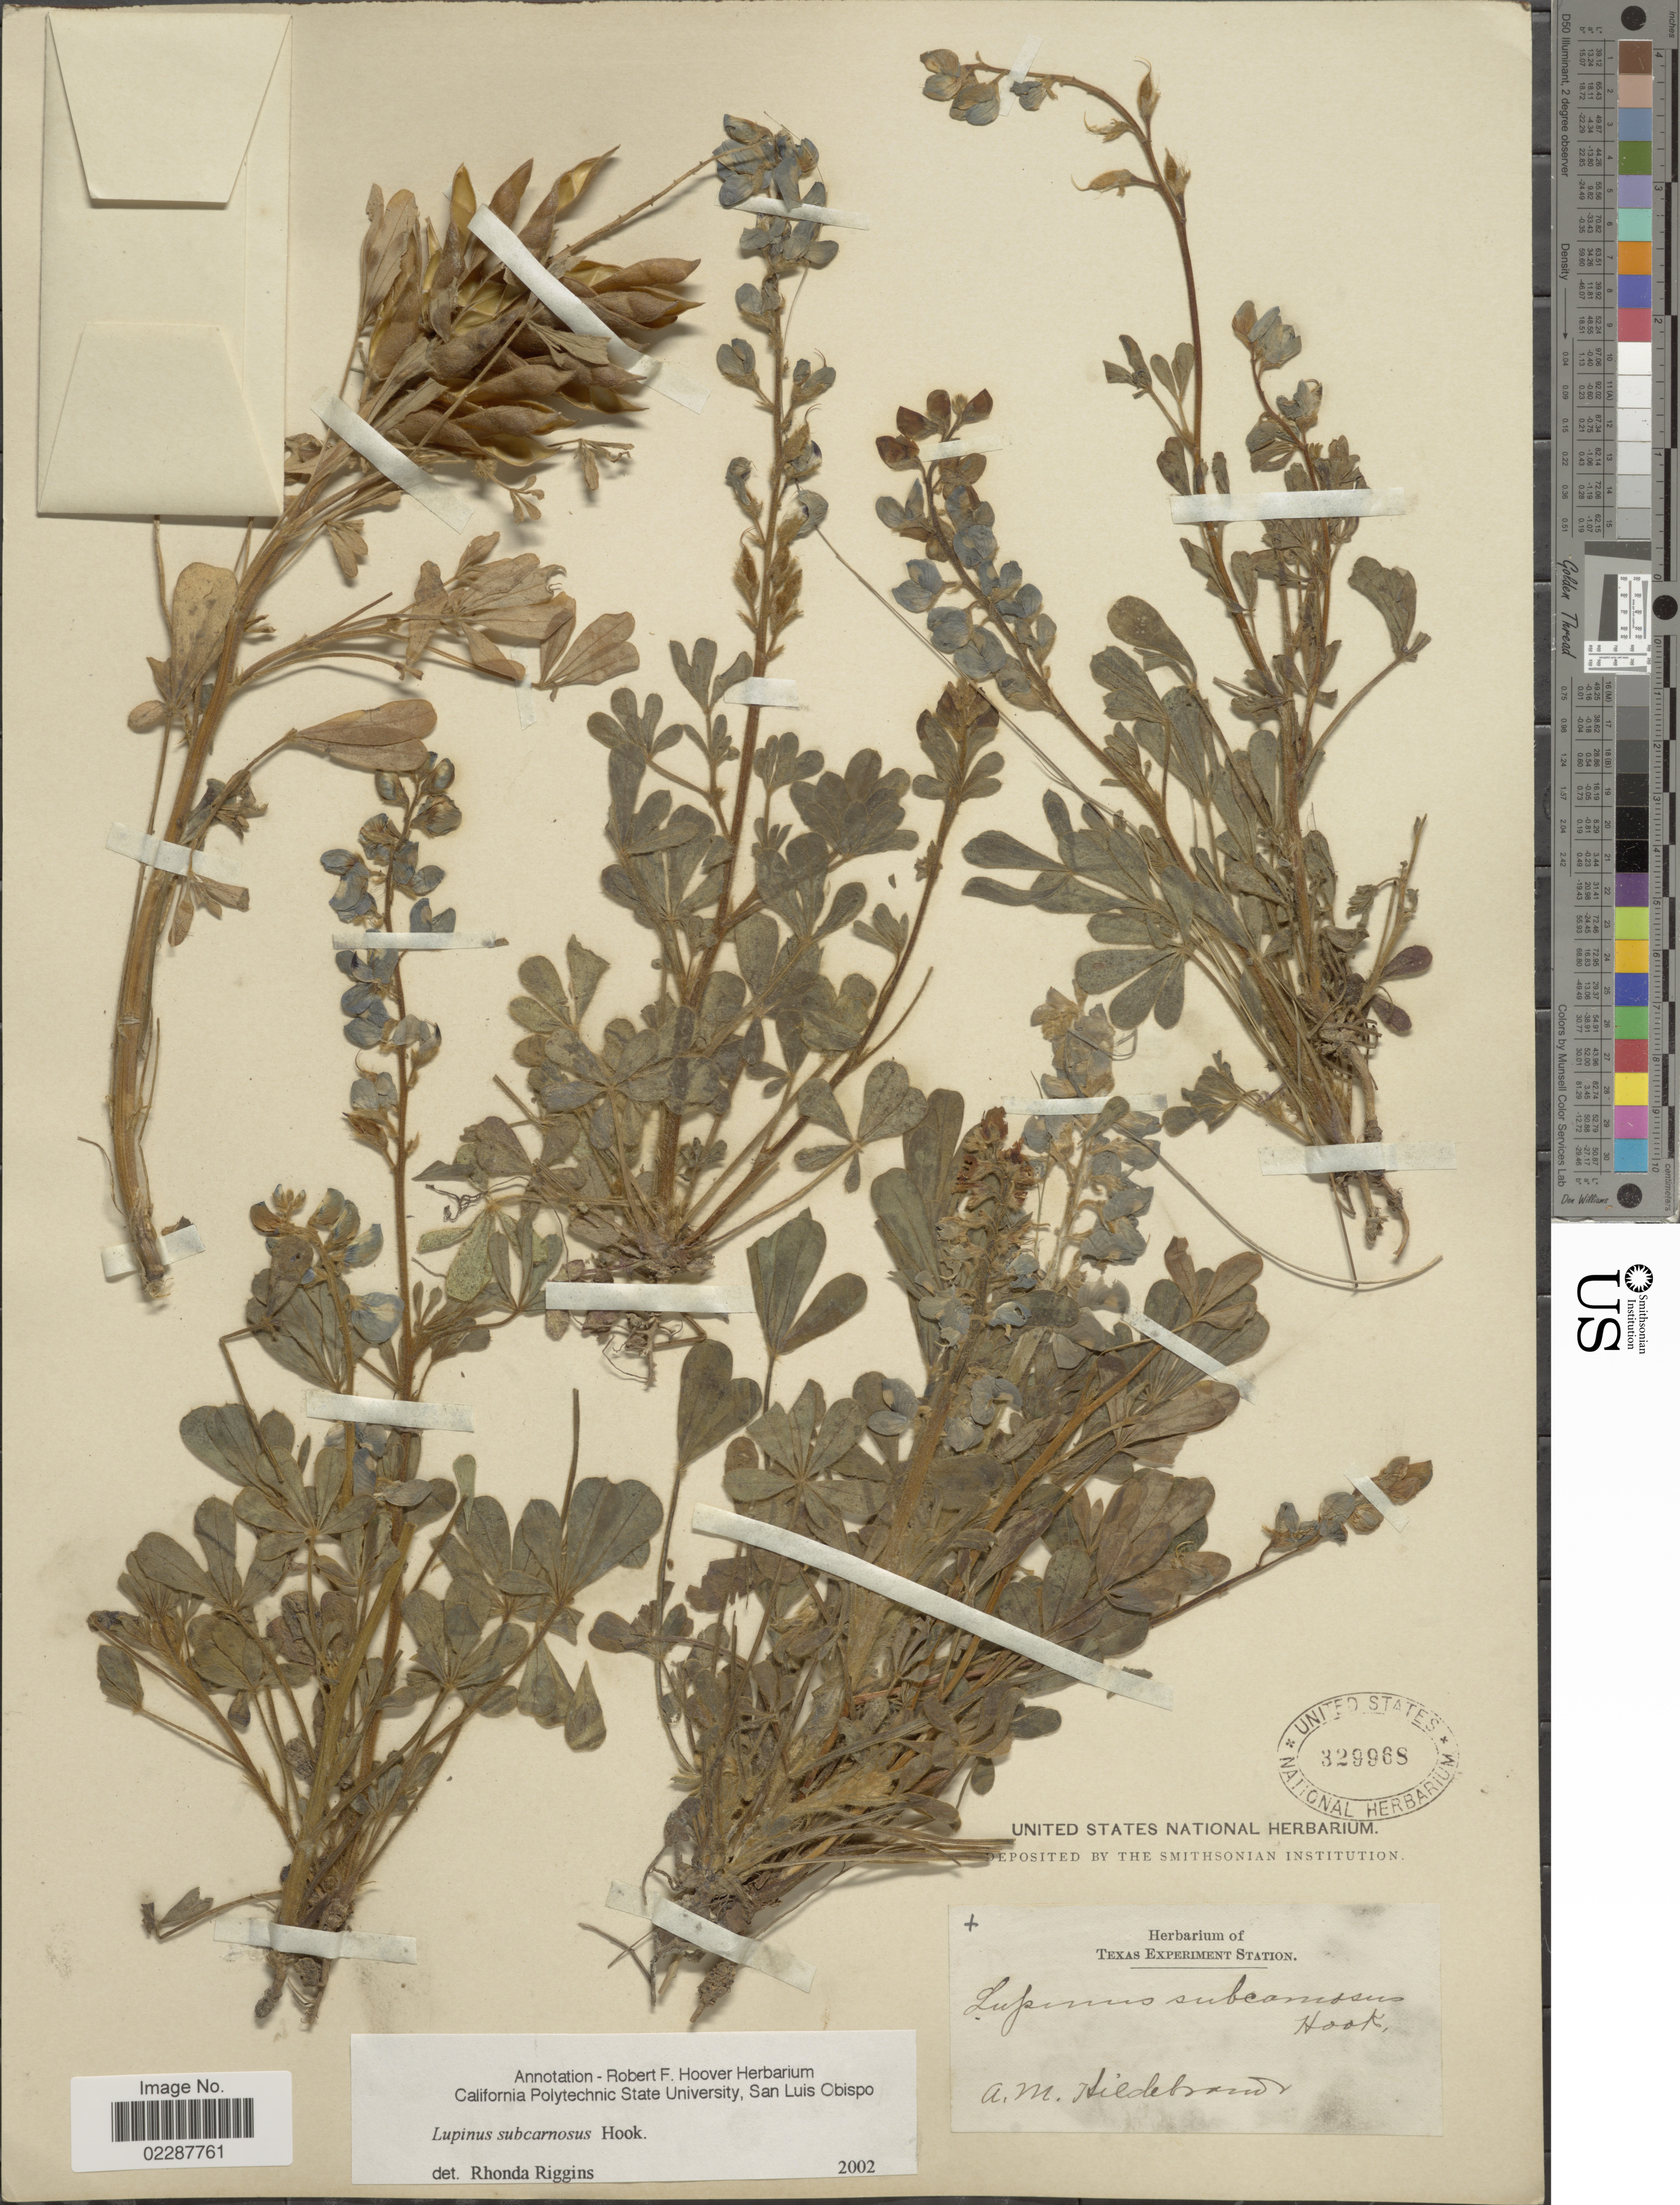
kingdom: Plantae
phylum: Tracheophyta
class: Magnoliopsida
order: Fabales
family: Fabaceae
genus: Lupinus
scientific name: Lupinus subcarnosus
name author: Hook.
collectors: A. Hildebrandt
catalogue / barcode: US 329968